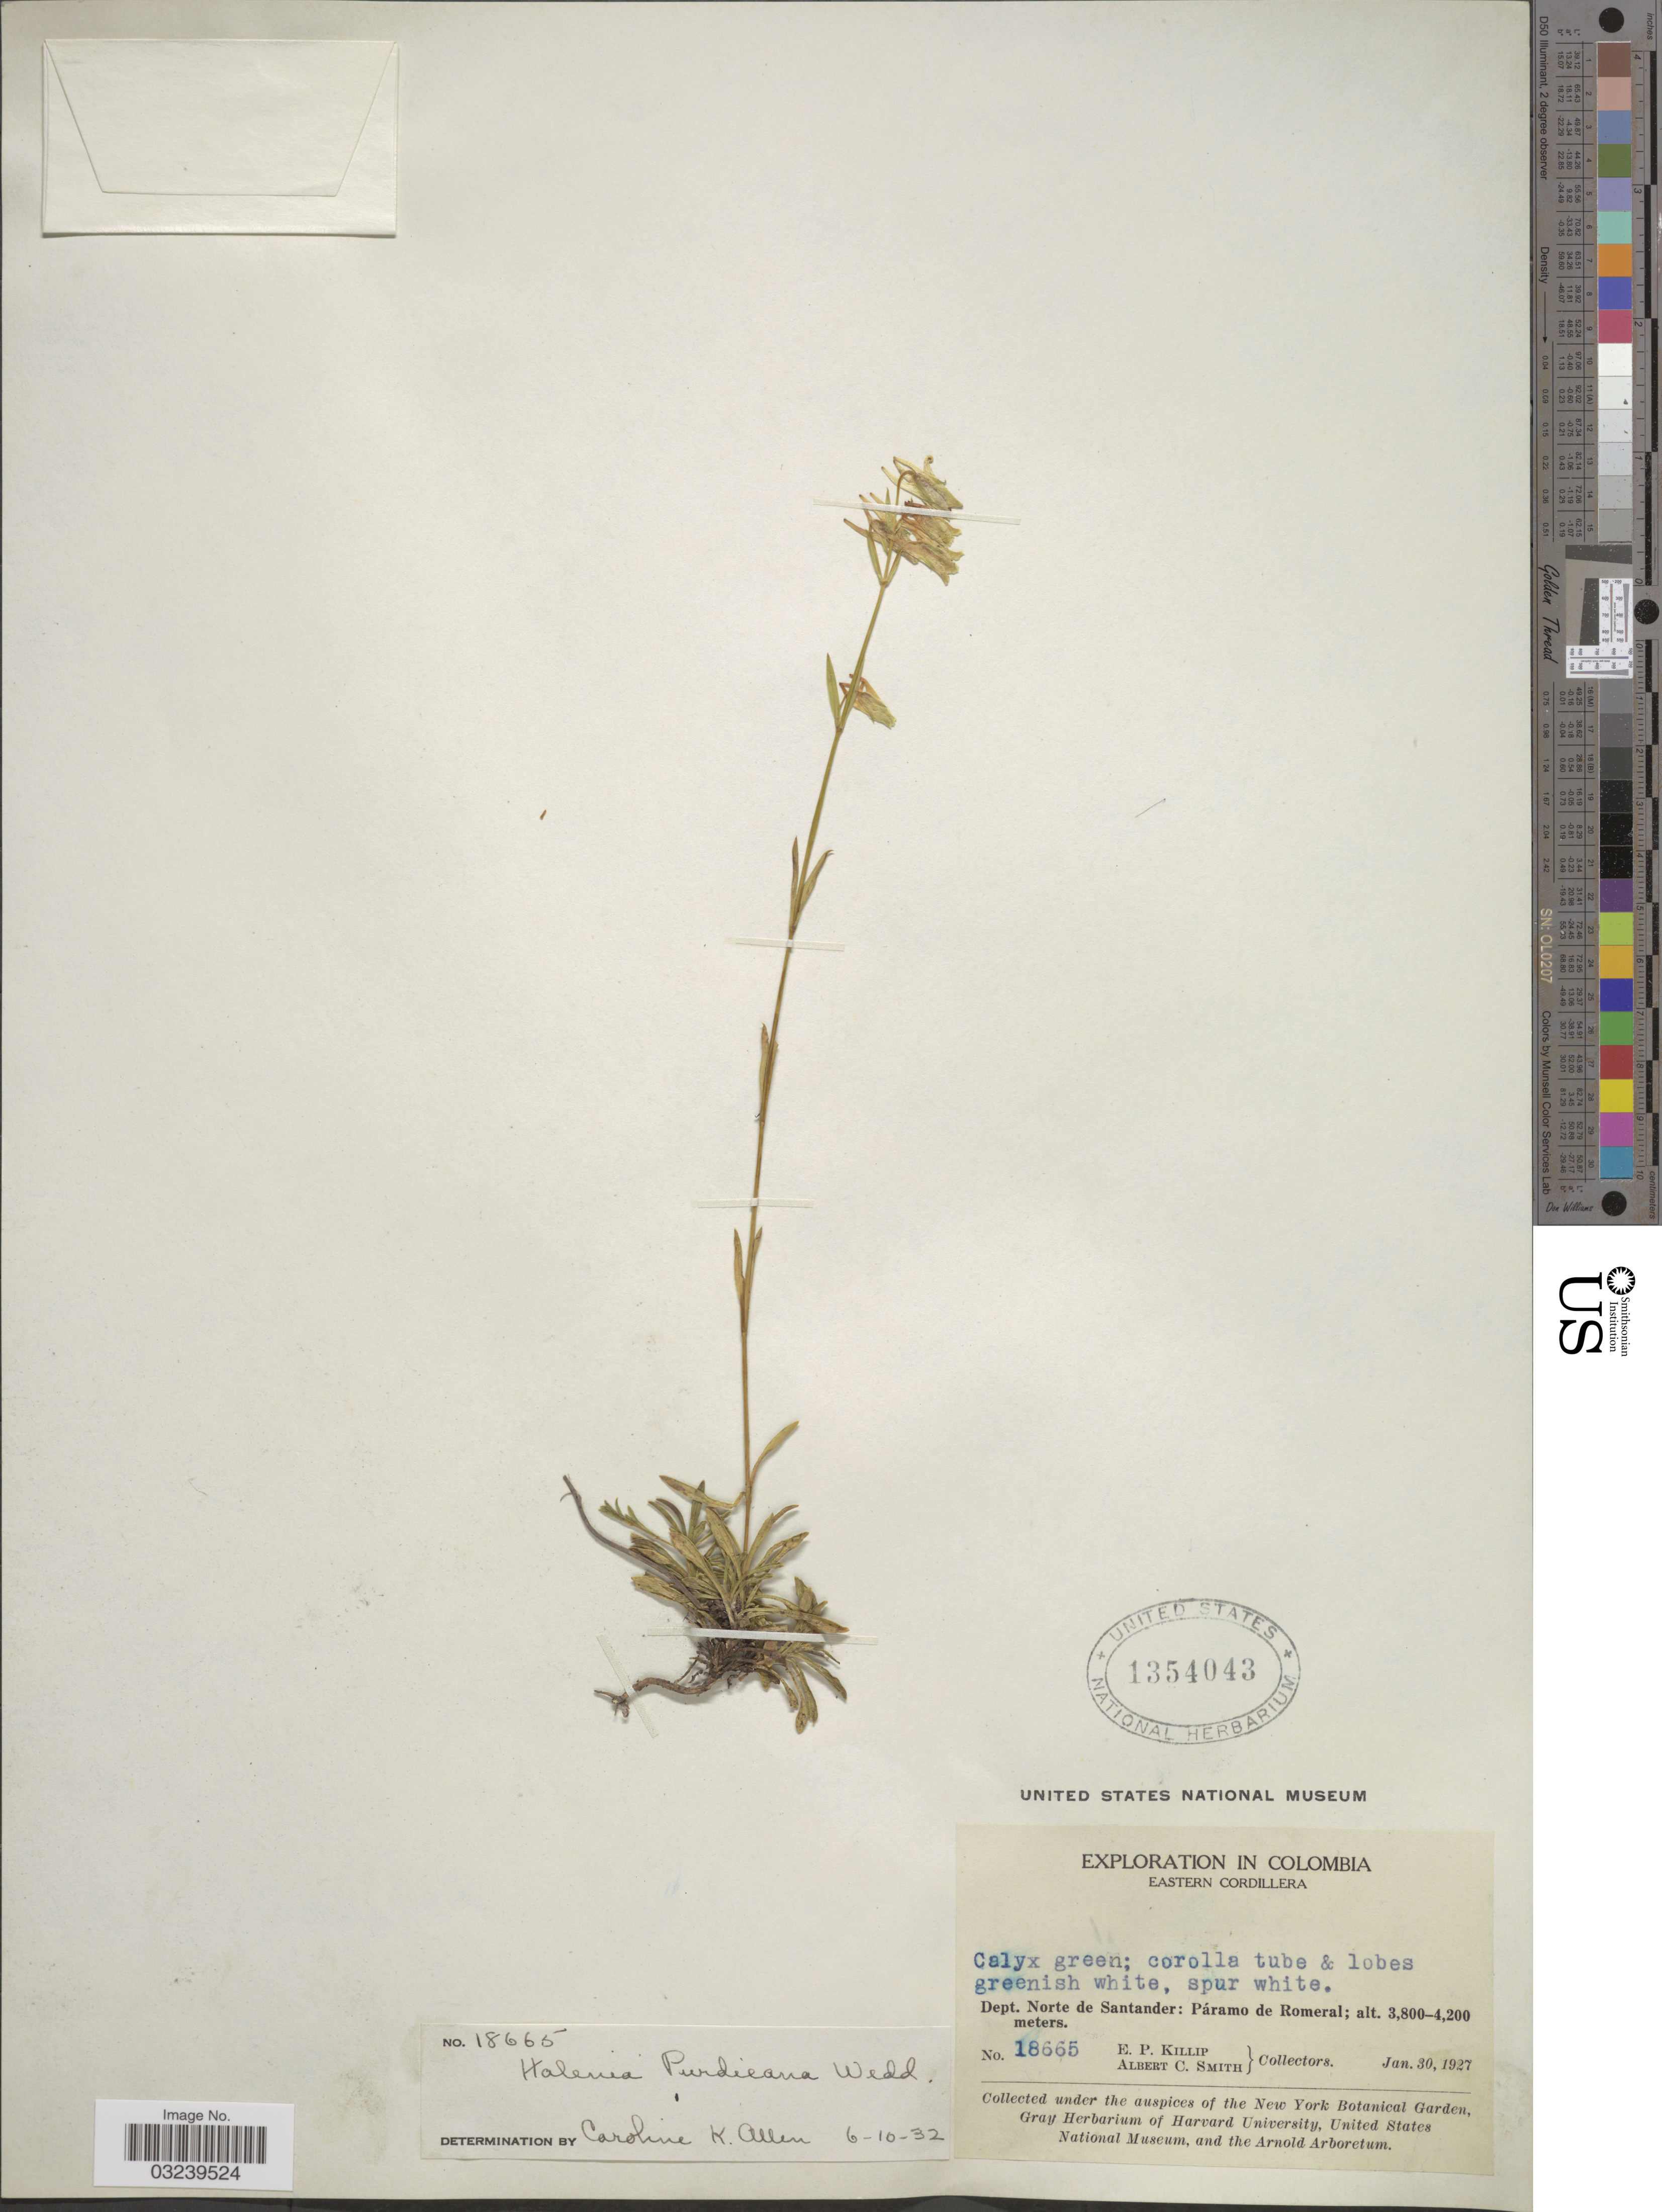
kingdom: Plantae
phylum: Tracheophyta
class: Magnoliopsida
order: Gentianales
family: Gentianaceae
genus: Halenia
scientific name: Halenia purdieana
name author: Wedd.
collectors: E. P. Killip & A. C. Smith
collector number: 18665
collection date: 1927-01-30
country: Colombia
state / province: Norte de Santander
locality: Eastern Cordillera, Dept. Norte de Santander: Páramo de Romeral.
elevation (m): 3800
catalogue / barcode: US 1354043